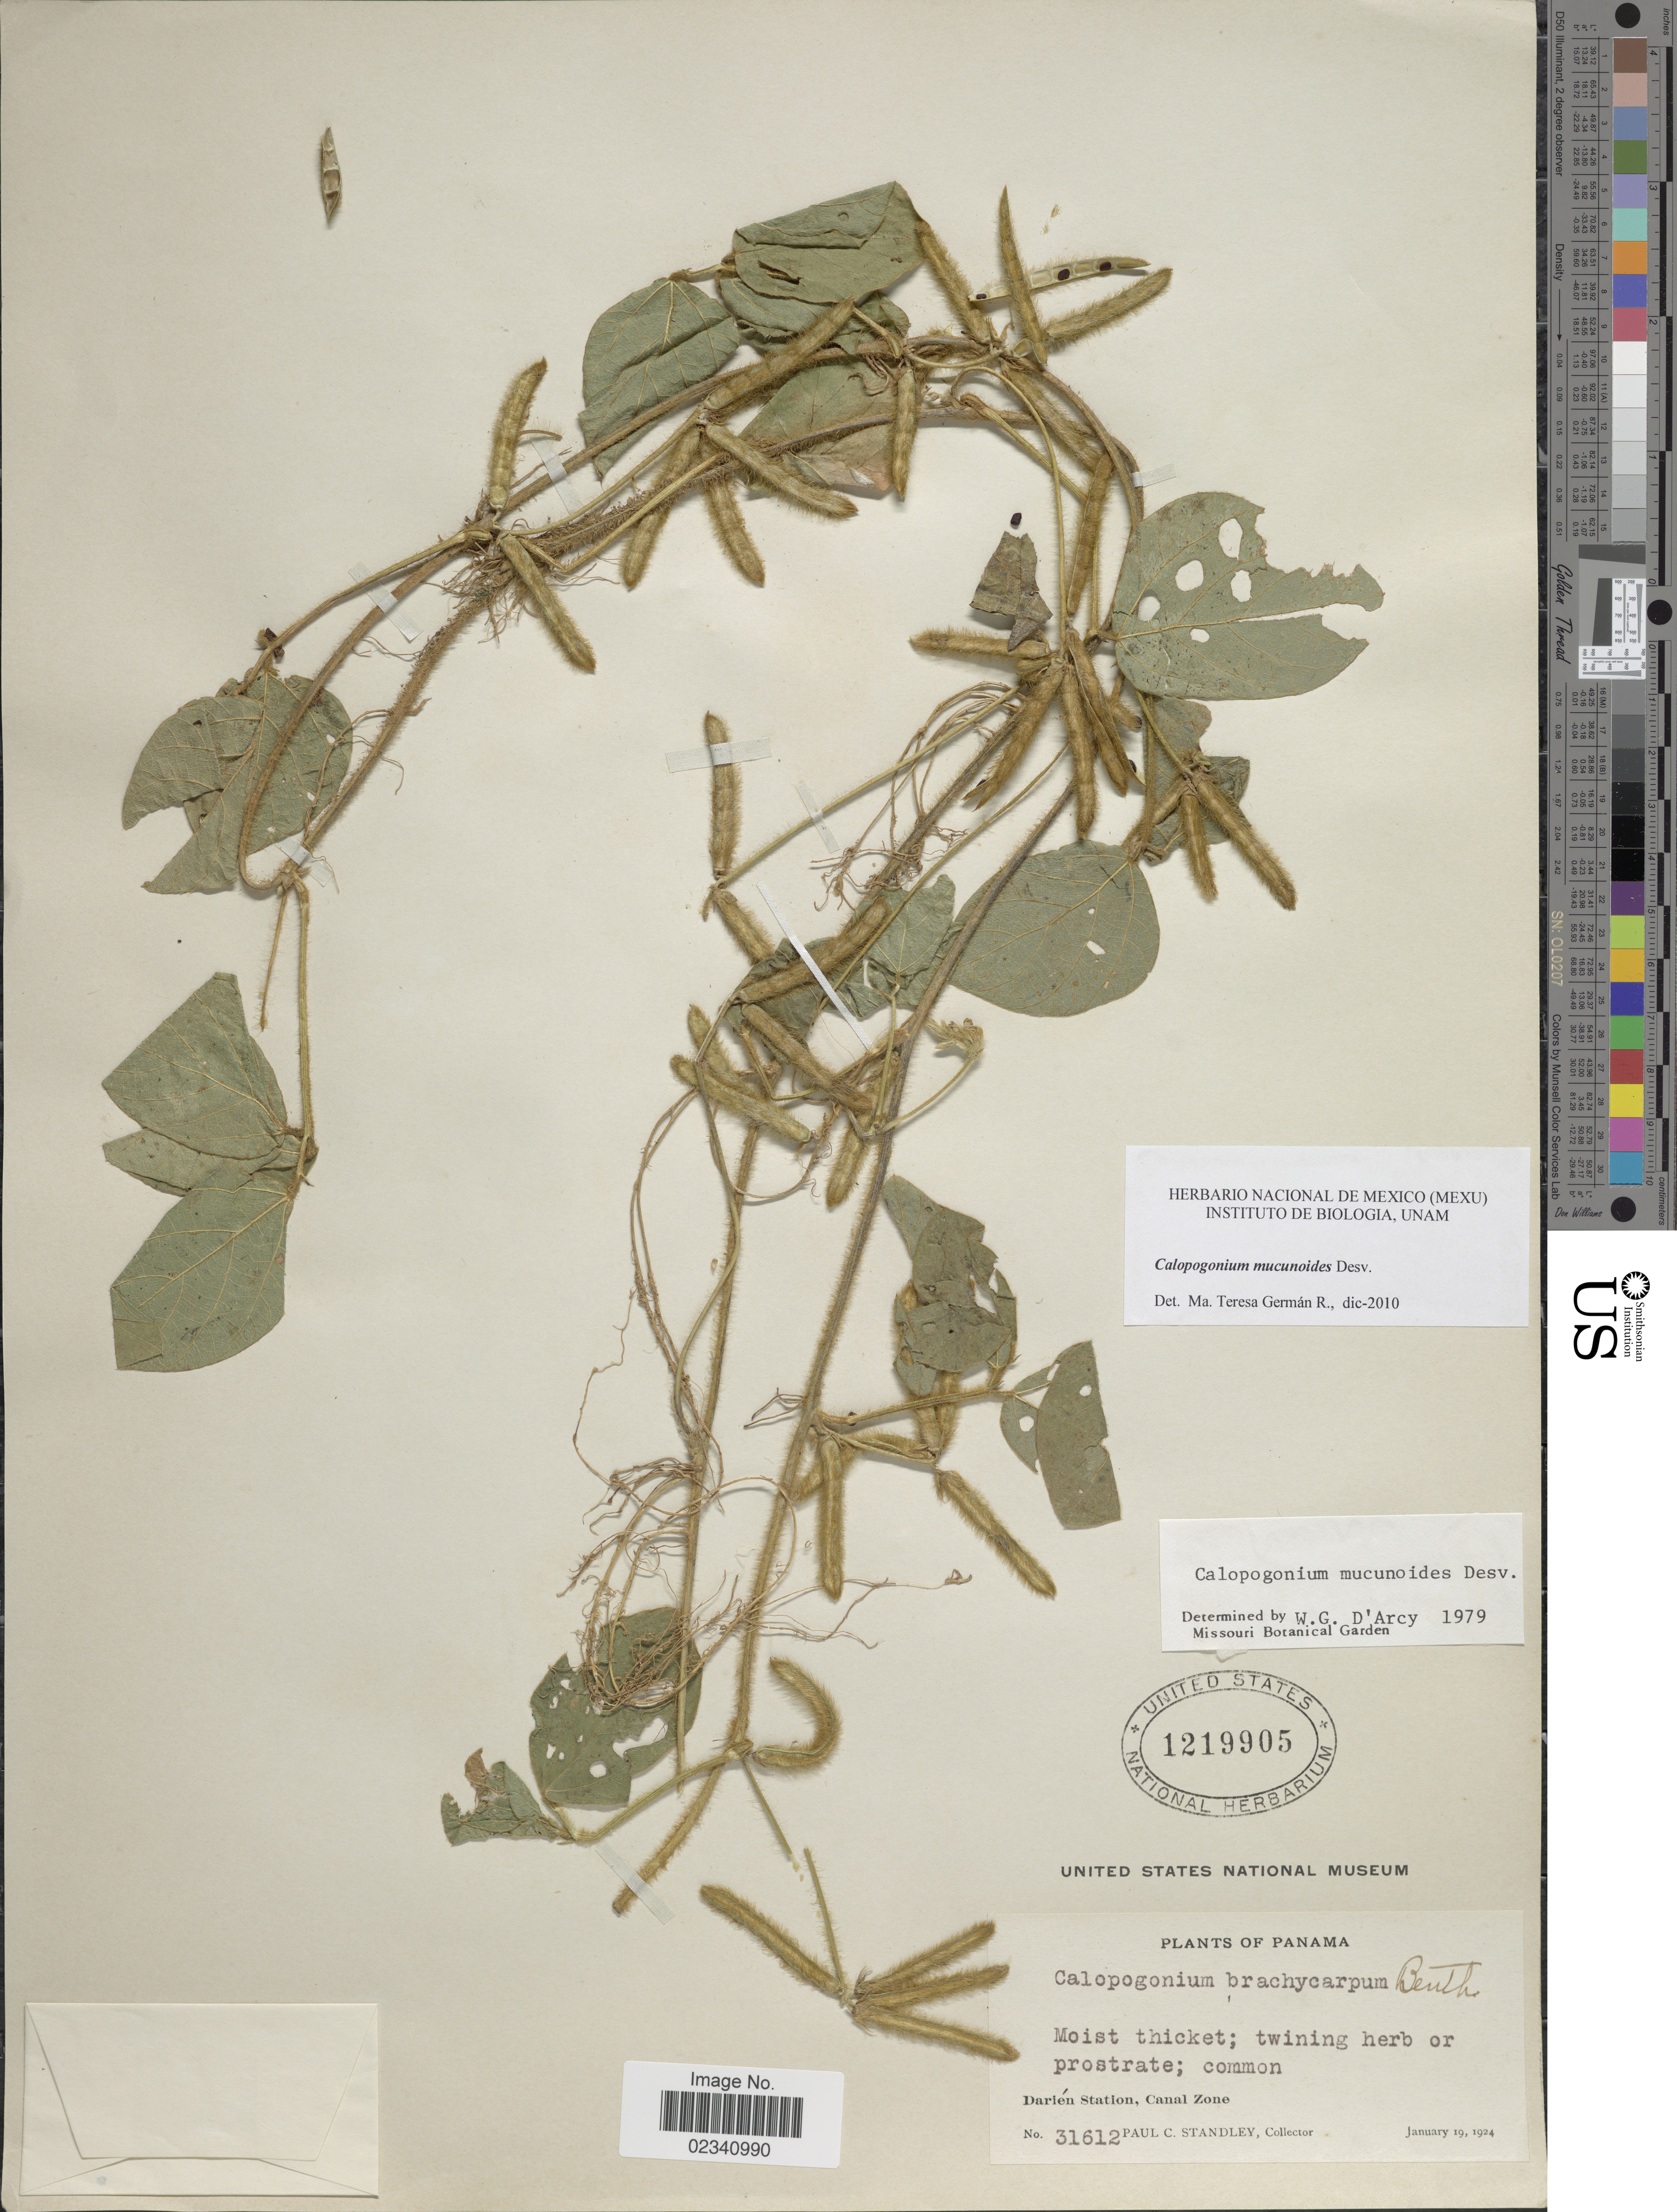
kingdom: Plantae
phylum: Tracheophyta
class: Magnoliopsida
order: Fabales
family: Fabaceae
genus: Calopogonium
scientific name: Calopogonium mucunoides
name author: Desv.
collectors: P. C. Standley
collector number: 31612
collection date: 1924-01-19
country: Panama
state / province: Colón / Panamá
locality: Moist thicket; Darien Station, Canal Zone.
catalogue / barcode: US 1219905